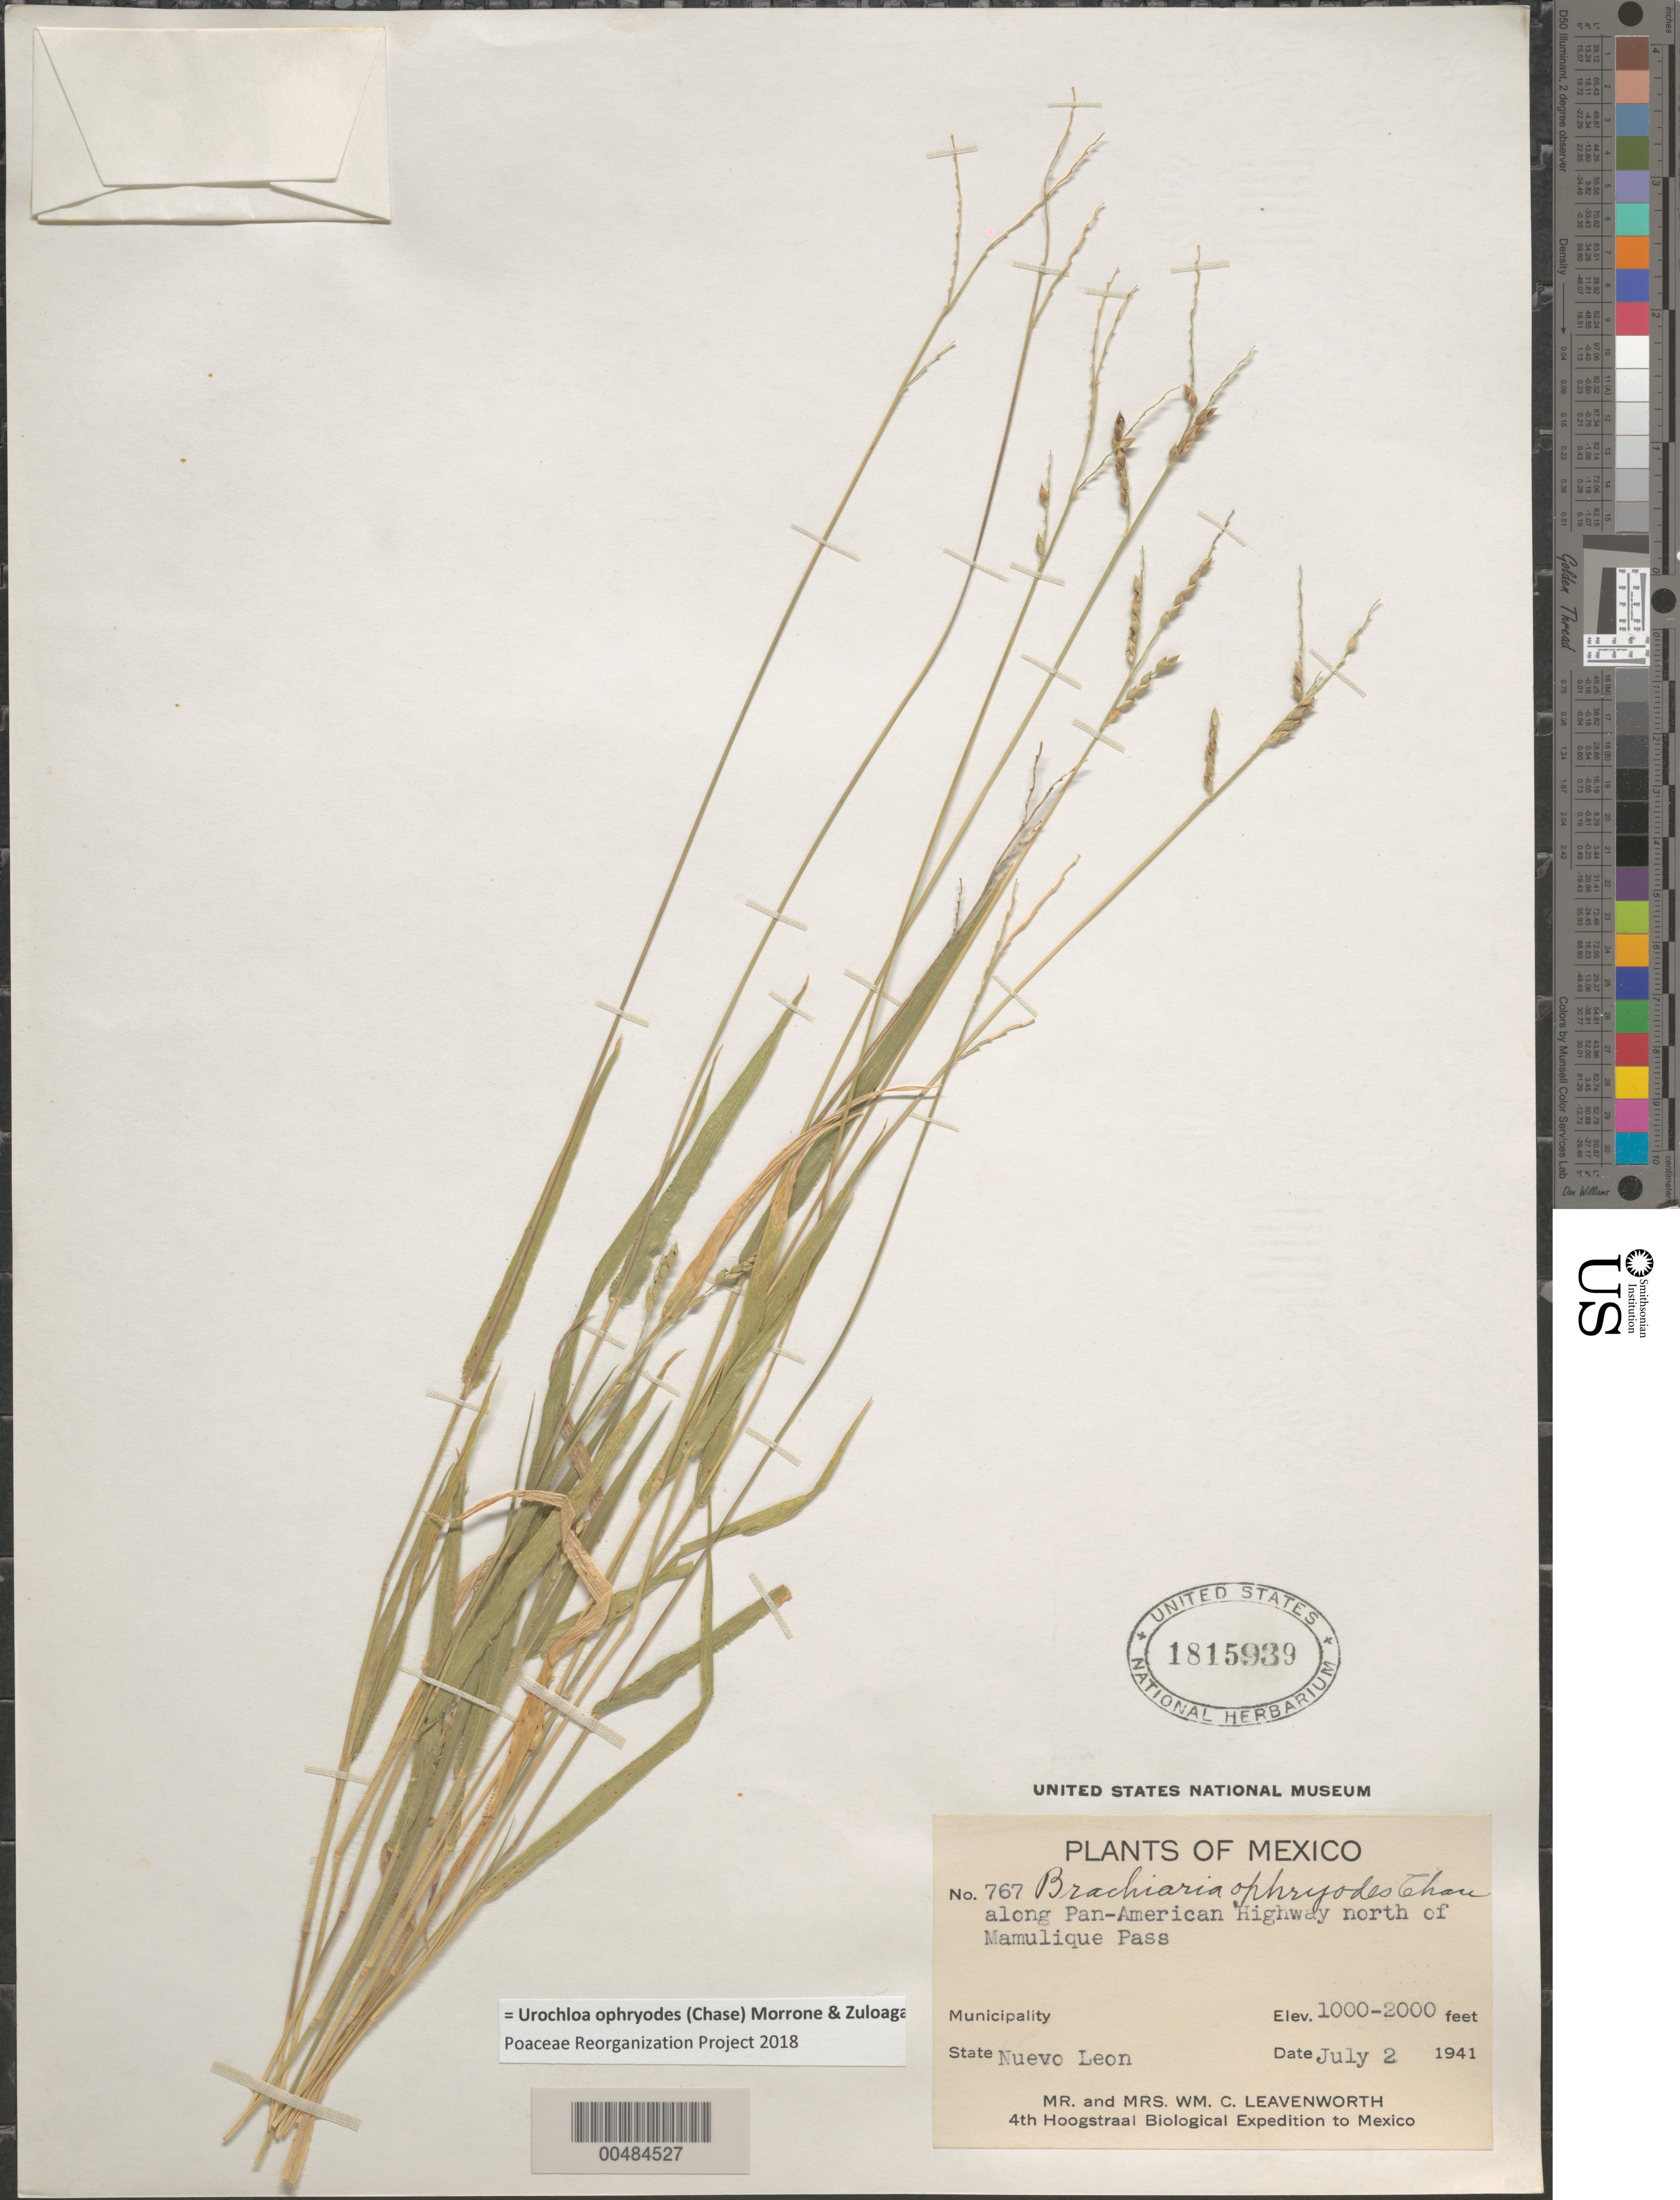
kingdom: Plantae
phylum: Tracheophyta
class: Liliopsida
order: Poales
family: Poaceae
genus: Brachiaria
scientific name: Brachiaria ophryodes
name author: Chase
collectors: W. C. Leavenworth & Mrs. W. C. Leavenworth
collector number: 767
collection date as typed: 2 Jul 1941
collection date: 1941-07-02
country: Mexico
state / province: Nuevo León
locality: Along Pan-American Highway N of Mamulique Pass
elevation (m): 305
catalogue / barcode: US 1815939